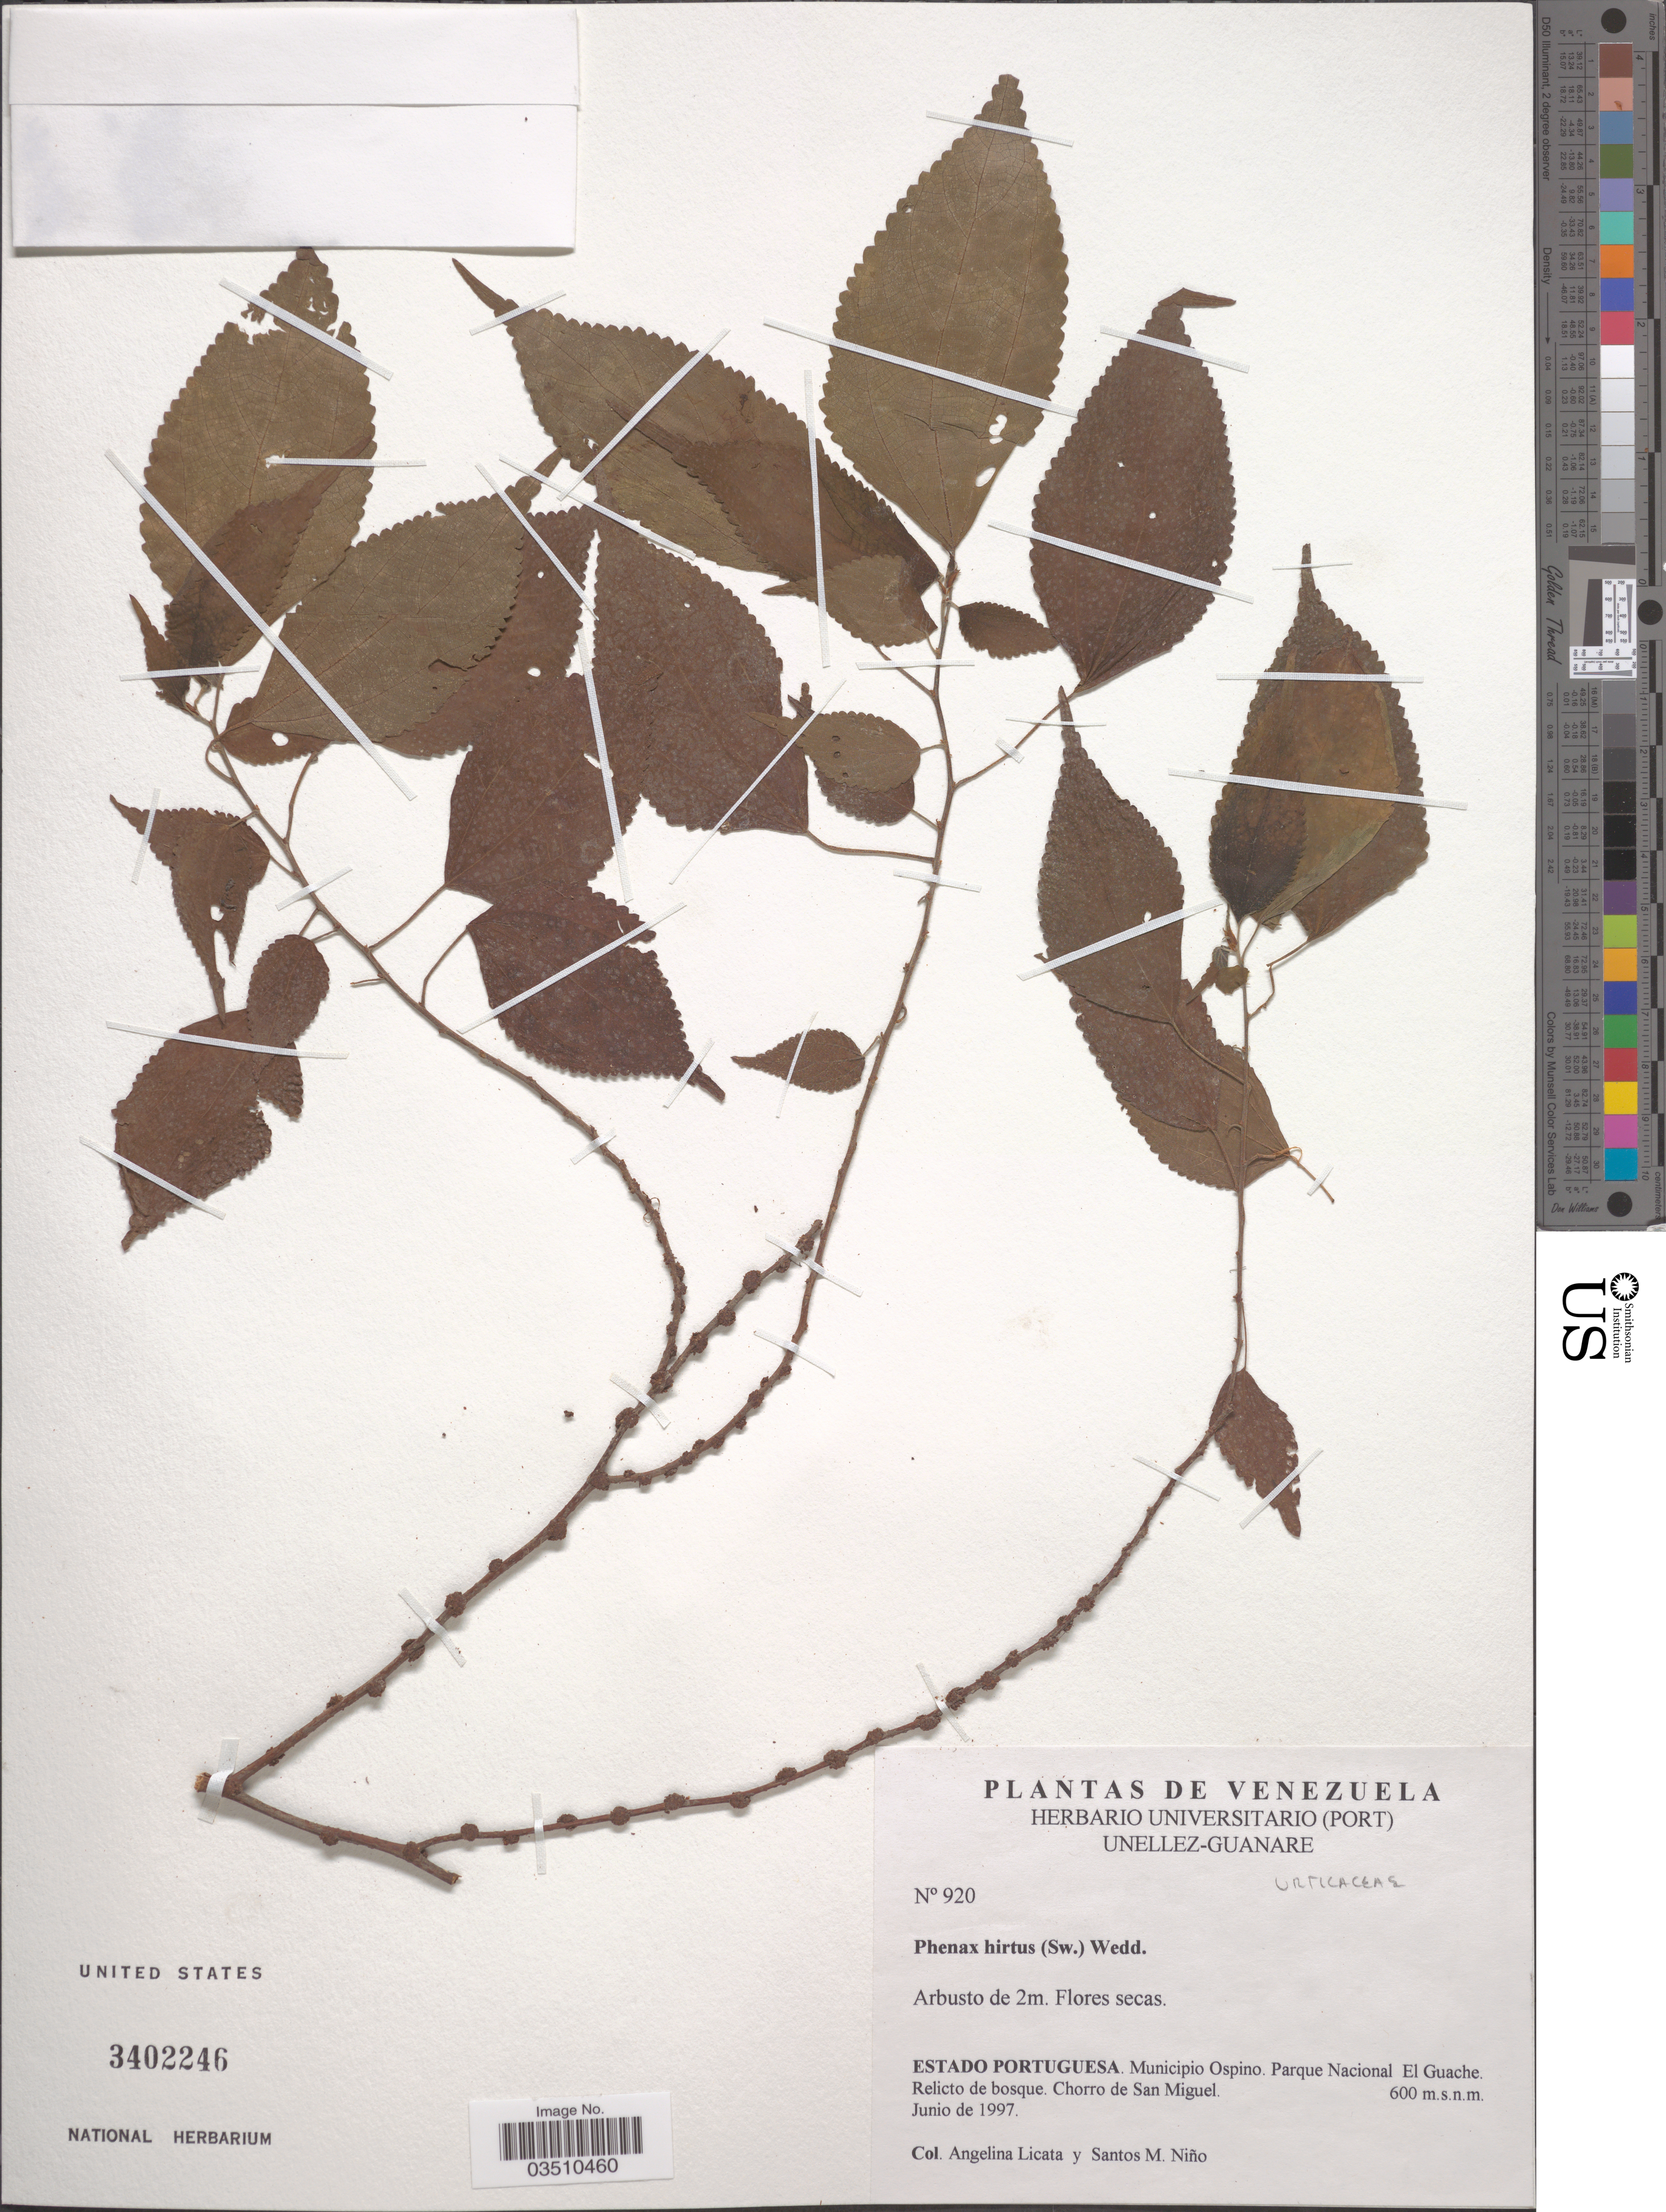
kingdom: Plantae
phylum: Tracheophyta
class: Magnoliopsida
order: Rosales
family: Urticaceae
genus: Phenax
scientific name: Phenax hirtus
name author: (Sw.) Wedd.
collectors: A. Licata & S. M. Niño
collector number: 920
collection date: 1997-06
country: Venezuela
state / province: Portuguesa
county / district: Ospino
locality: Parque Nacional Guache. Chorro de San Miguel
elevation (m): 600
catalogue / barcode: US 3402246